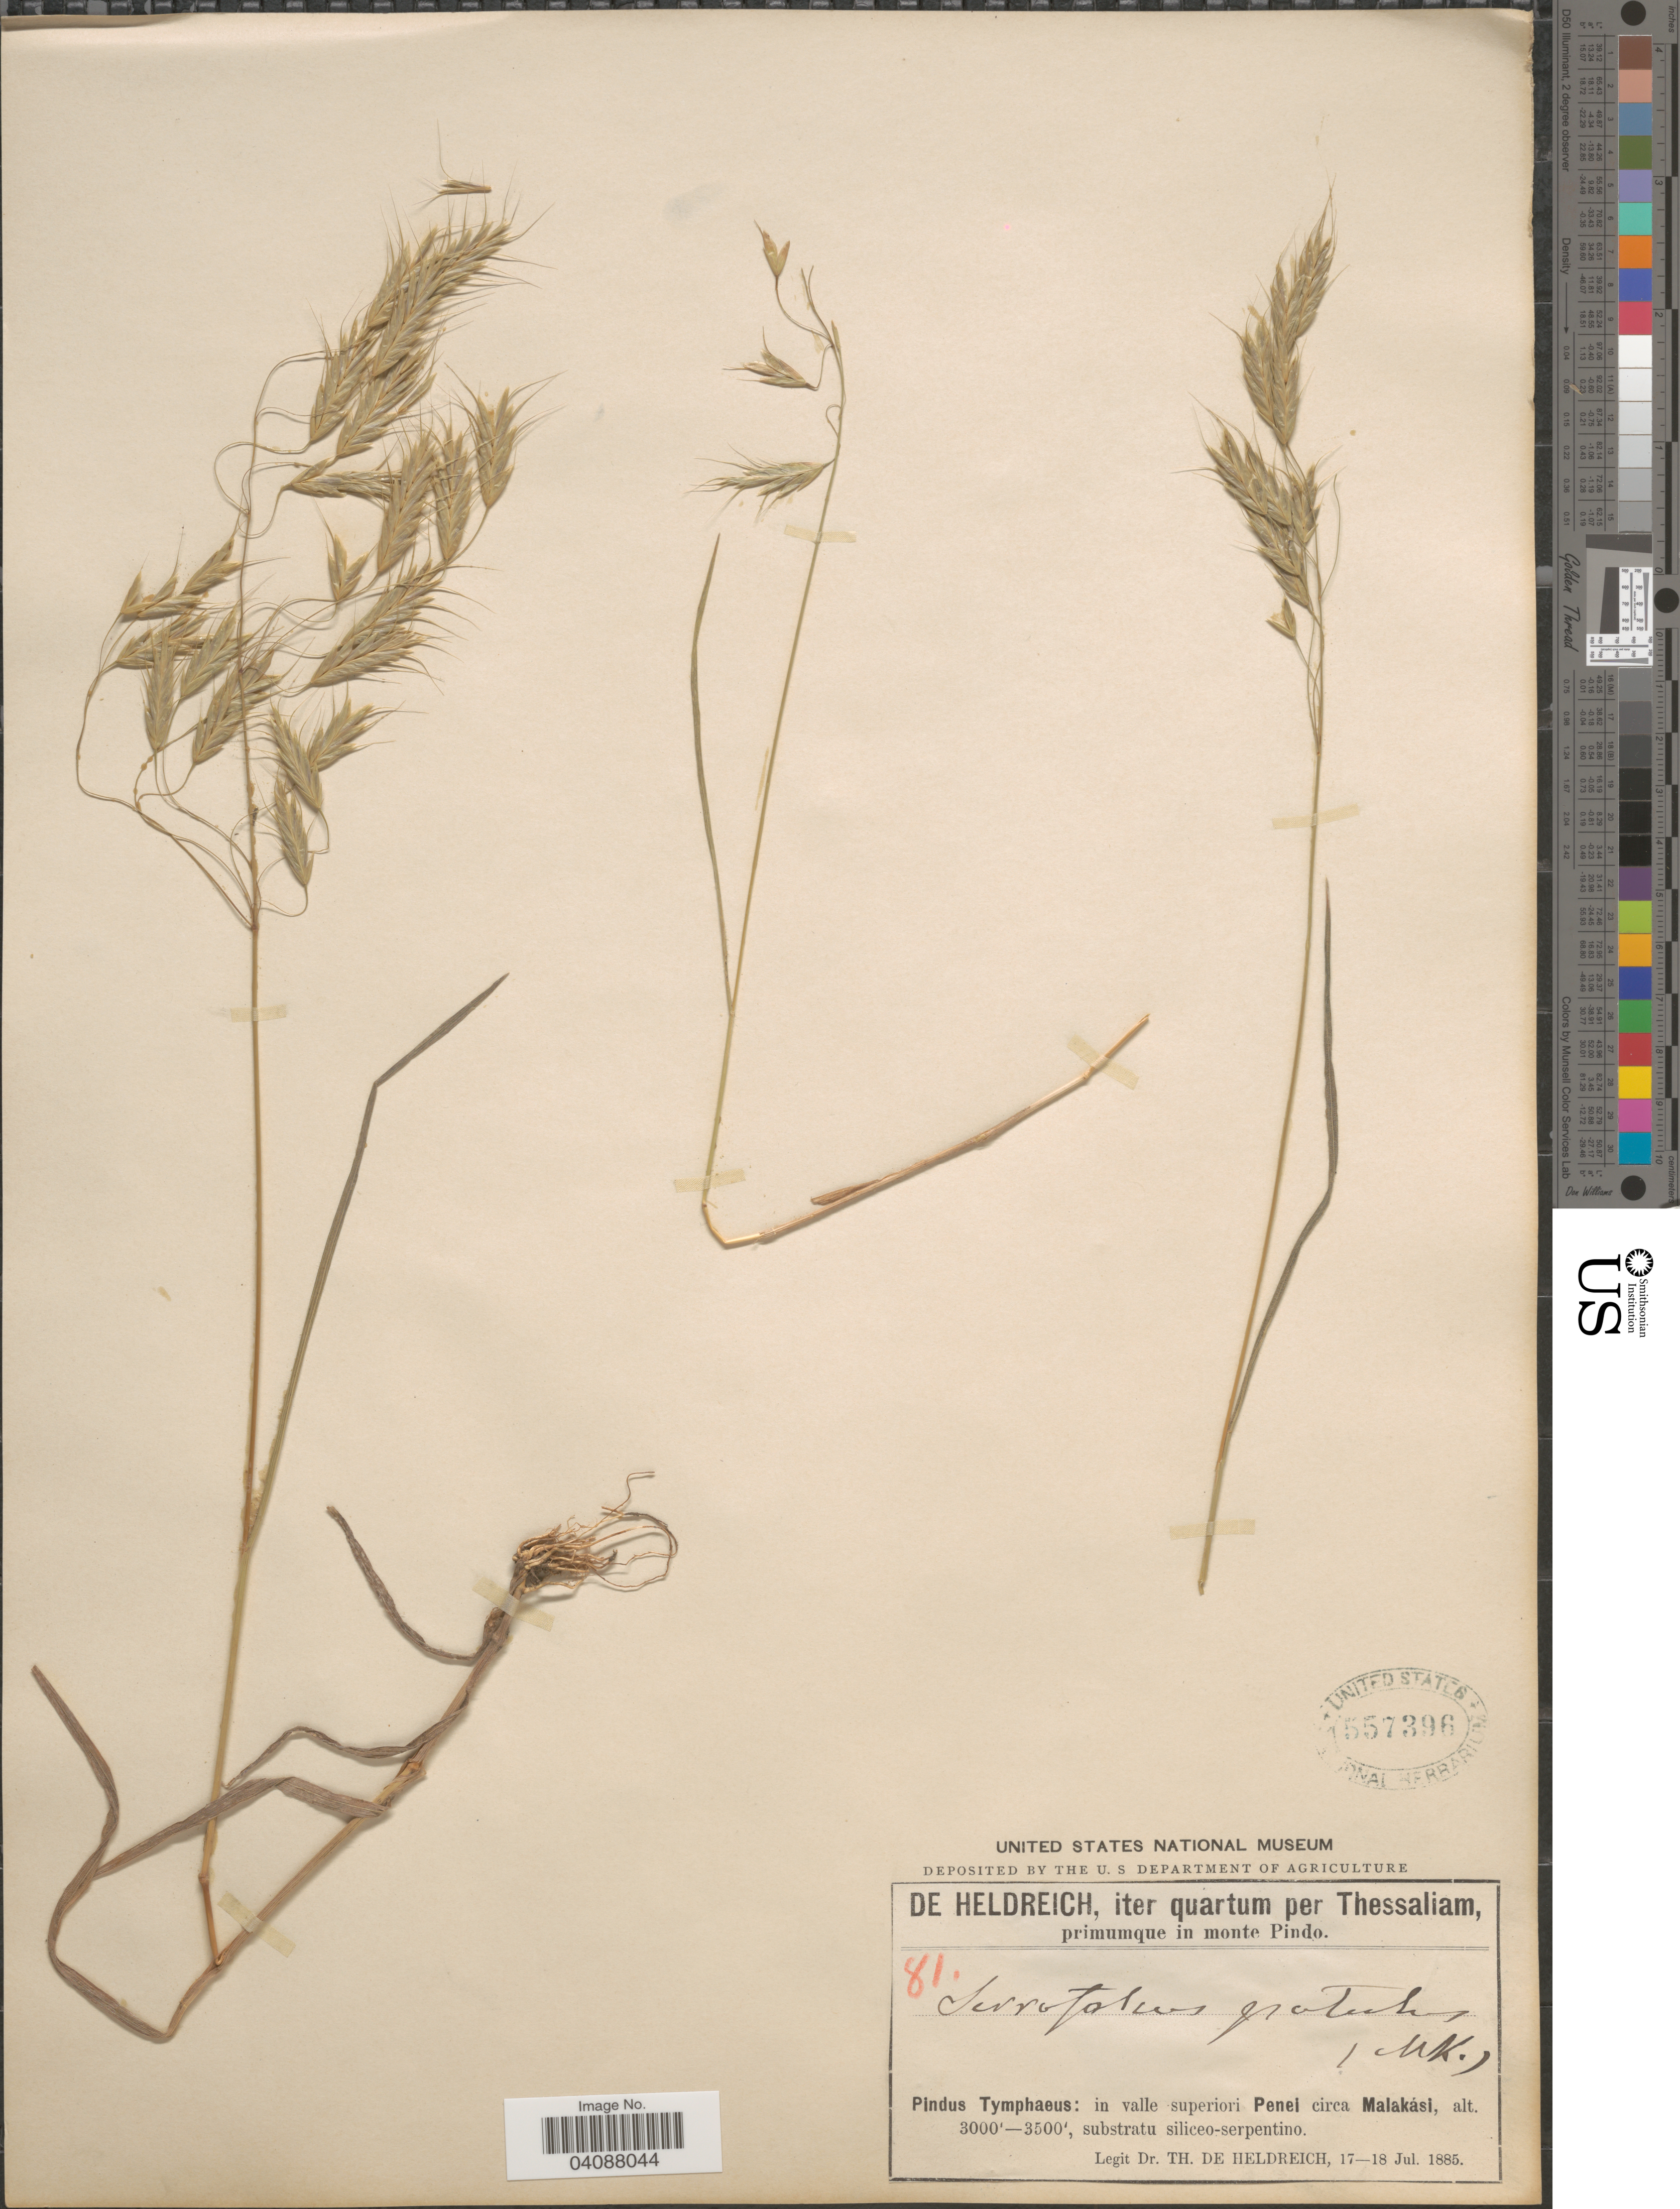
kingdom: Plantae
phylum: Tracheophyta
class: Liliopsida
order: Poales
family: Poaceae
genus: Bromus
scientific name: Bromus japonicus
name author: Houtt.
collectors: T. De Heldreich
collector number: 81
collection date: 1885-07-17/1885-07-18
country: Greece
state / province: Thessaly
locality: Iter quartum per Thessaliam, primumque in monte Pindo. Pindus Tymphaeus: in valle superiori Penei circa Malakási.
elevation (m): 914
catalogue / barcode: US 557396